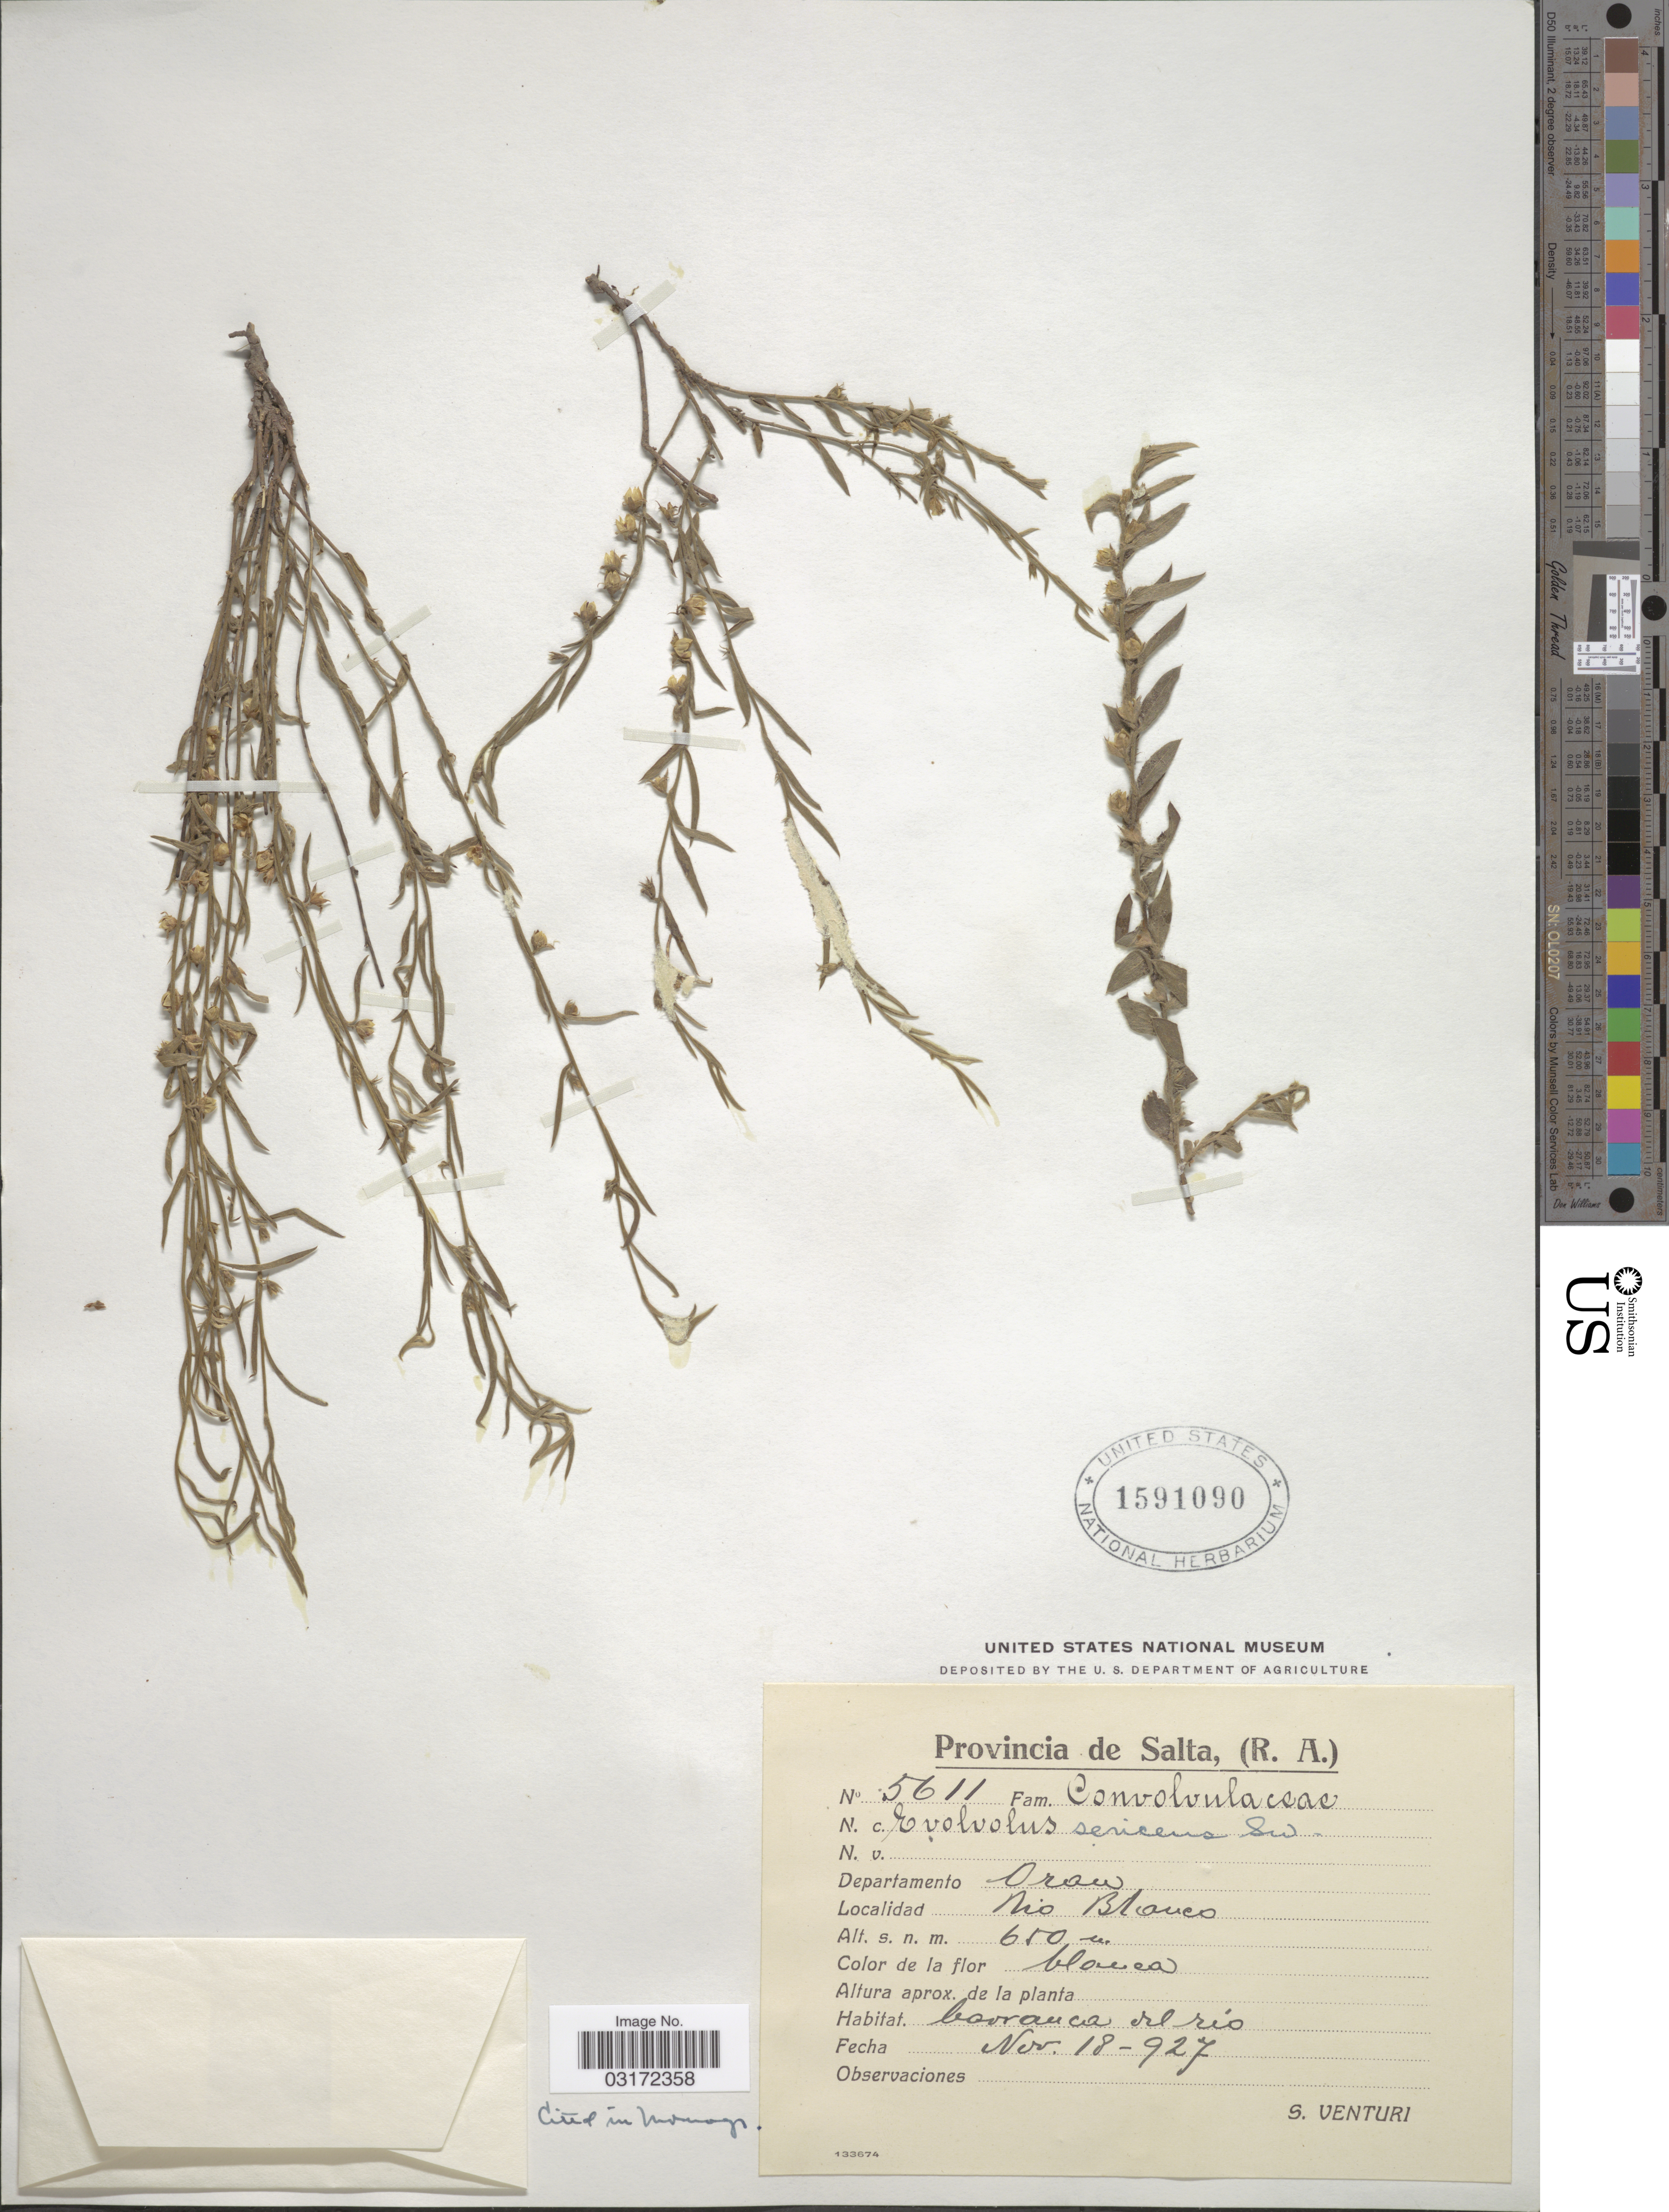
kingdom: Plantae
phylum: Tracheophyta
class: Magnoliopsida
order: Solanales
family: Convolvulaceae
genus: Evolvulus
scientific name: Evolvulus sericeus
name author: Sw.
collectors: S. Venturi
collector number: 5611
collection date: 1927-11-18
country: Argentina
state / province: Salta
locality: Departamento Oran. Rio Blanco.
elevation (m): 650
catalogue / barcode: US 1591090